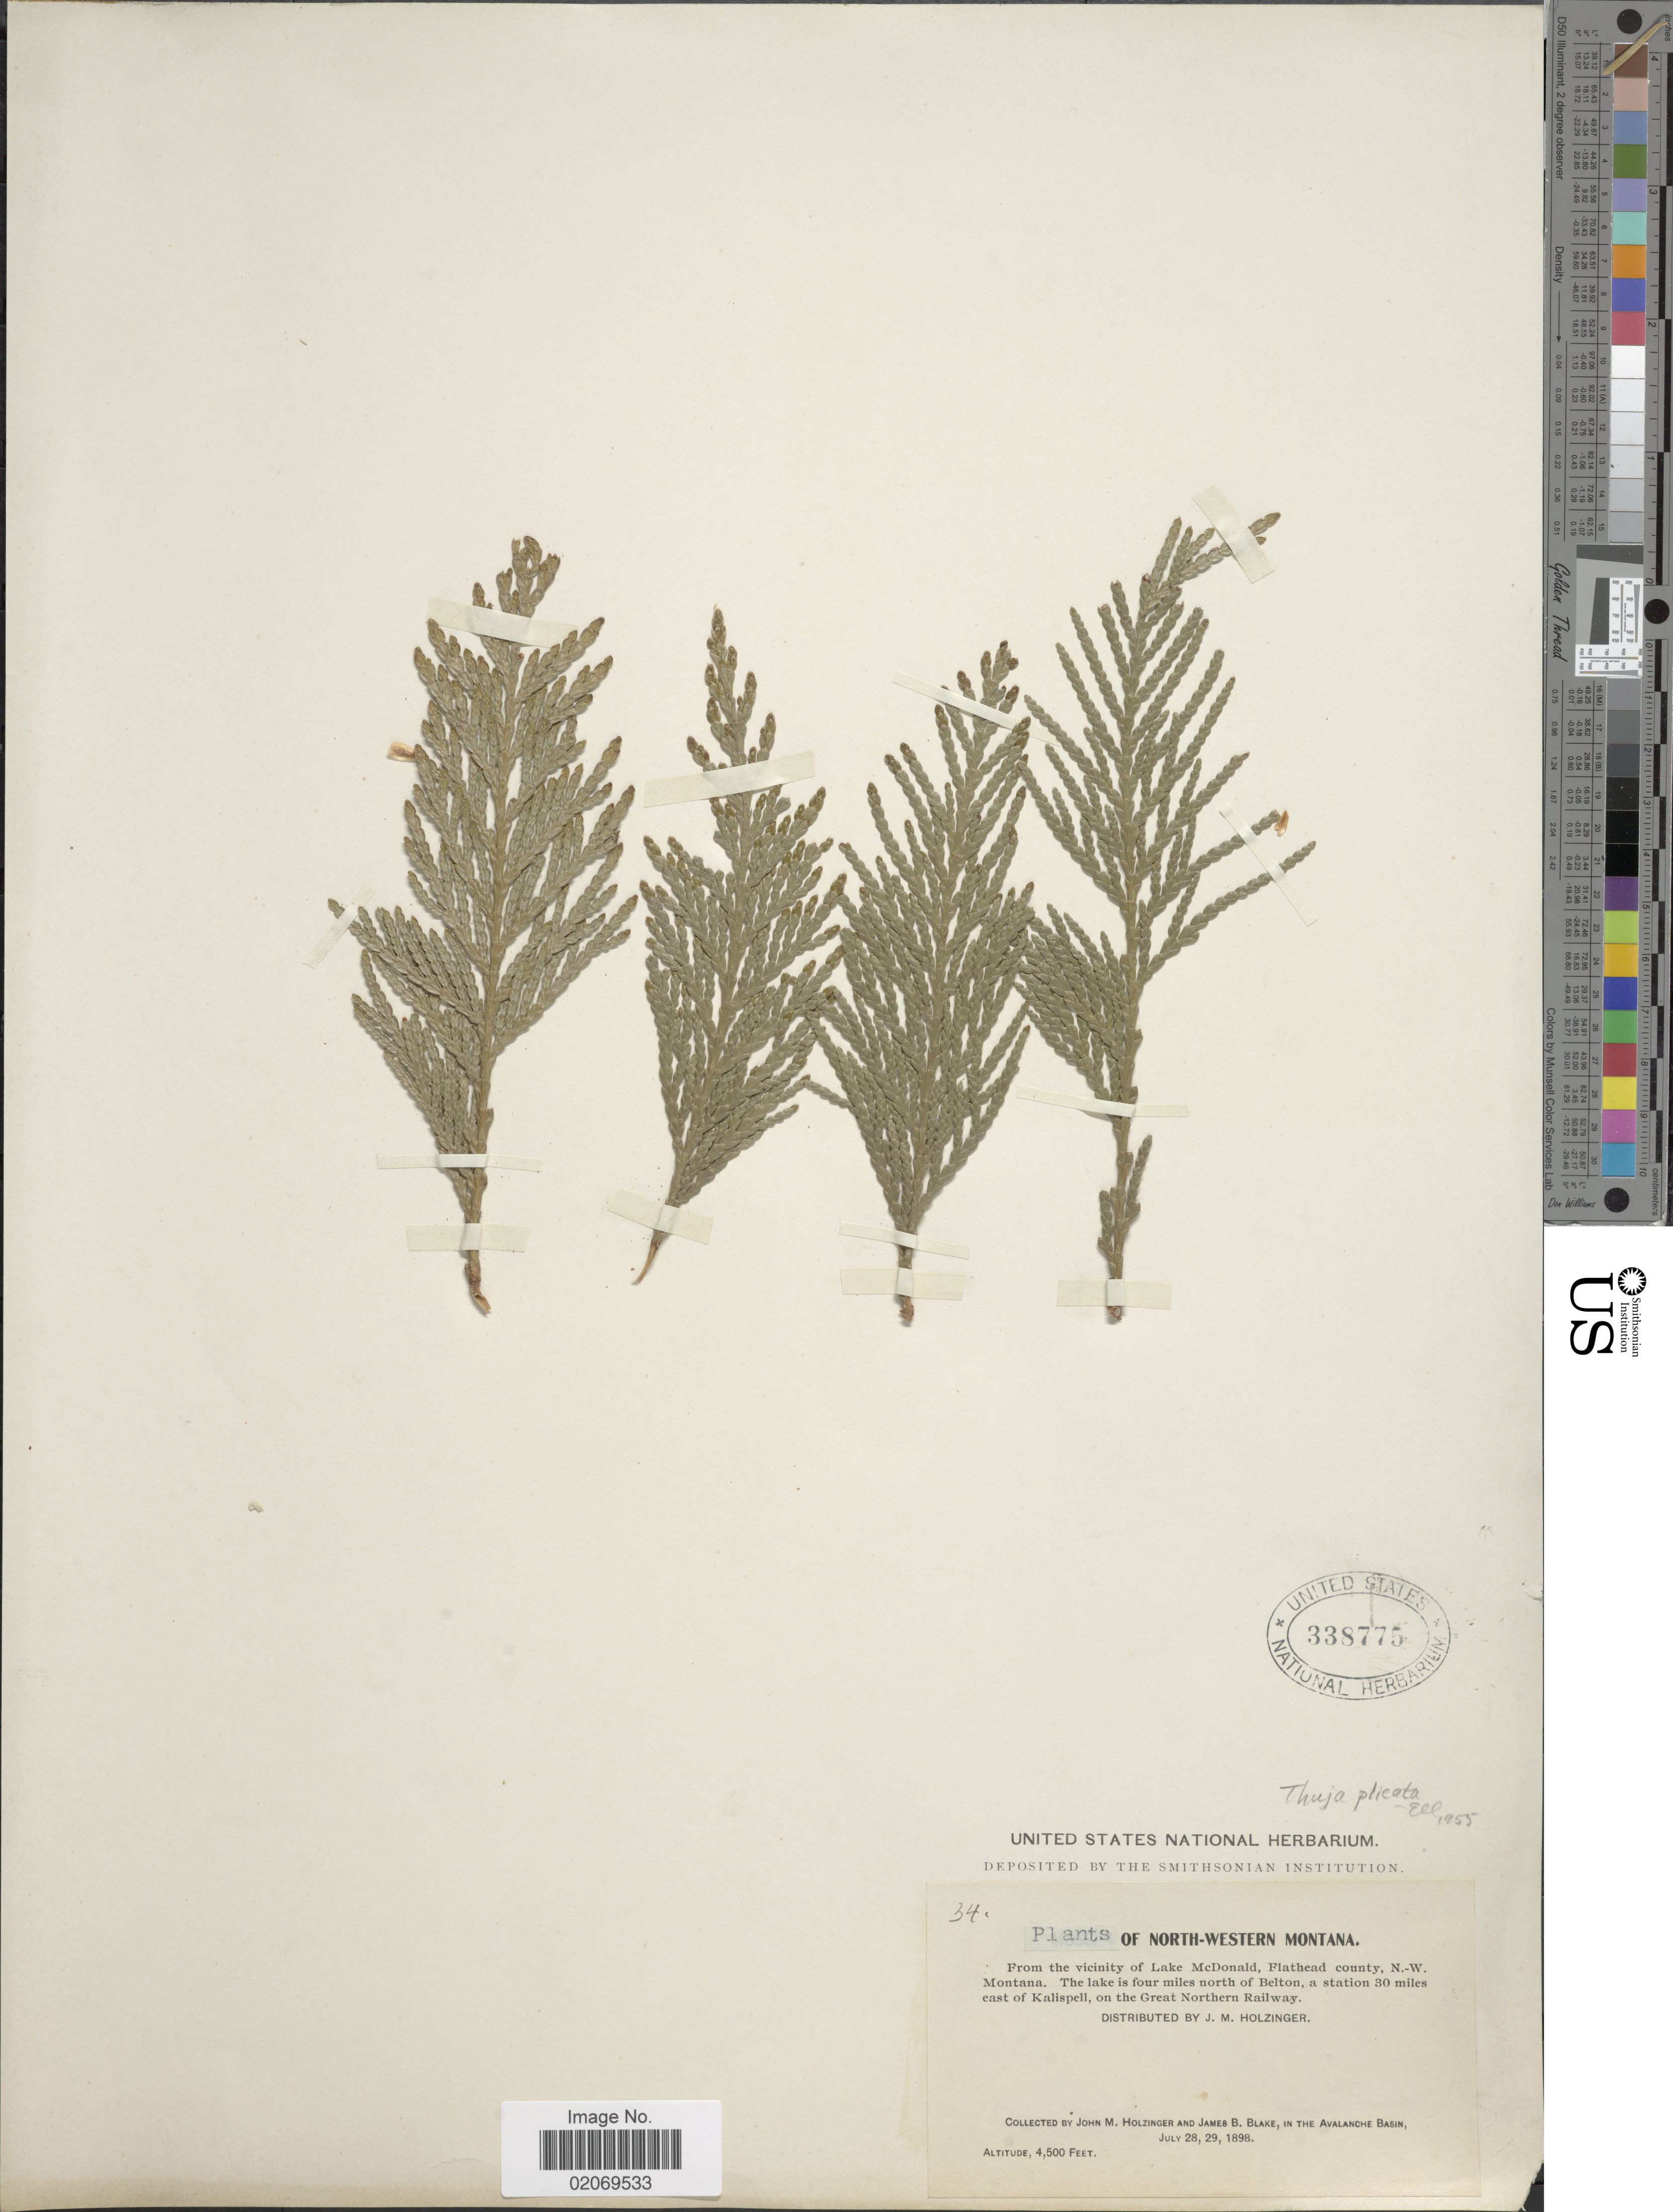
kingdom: Plantae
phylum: Tracheophyta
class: Pinopsida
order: Pinales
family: Cupressaceae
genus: Thuja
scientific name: Thuja plicata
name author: Donn & D. Don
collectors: J. M. Holzinger & J. B. Blake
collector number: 34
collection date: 1898-07-28/1898-07-29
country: United States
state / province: Montana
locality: North-Western, From the vicinity of Lake McDonald, Flathead county, N.-W. Montana. The lake is four miles north of Belton, a station 30 miles east of Kalispell, on the Great Northern Railway, In The Avalanche Basin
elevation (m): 1372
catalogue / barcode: US 338775